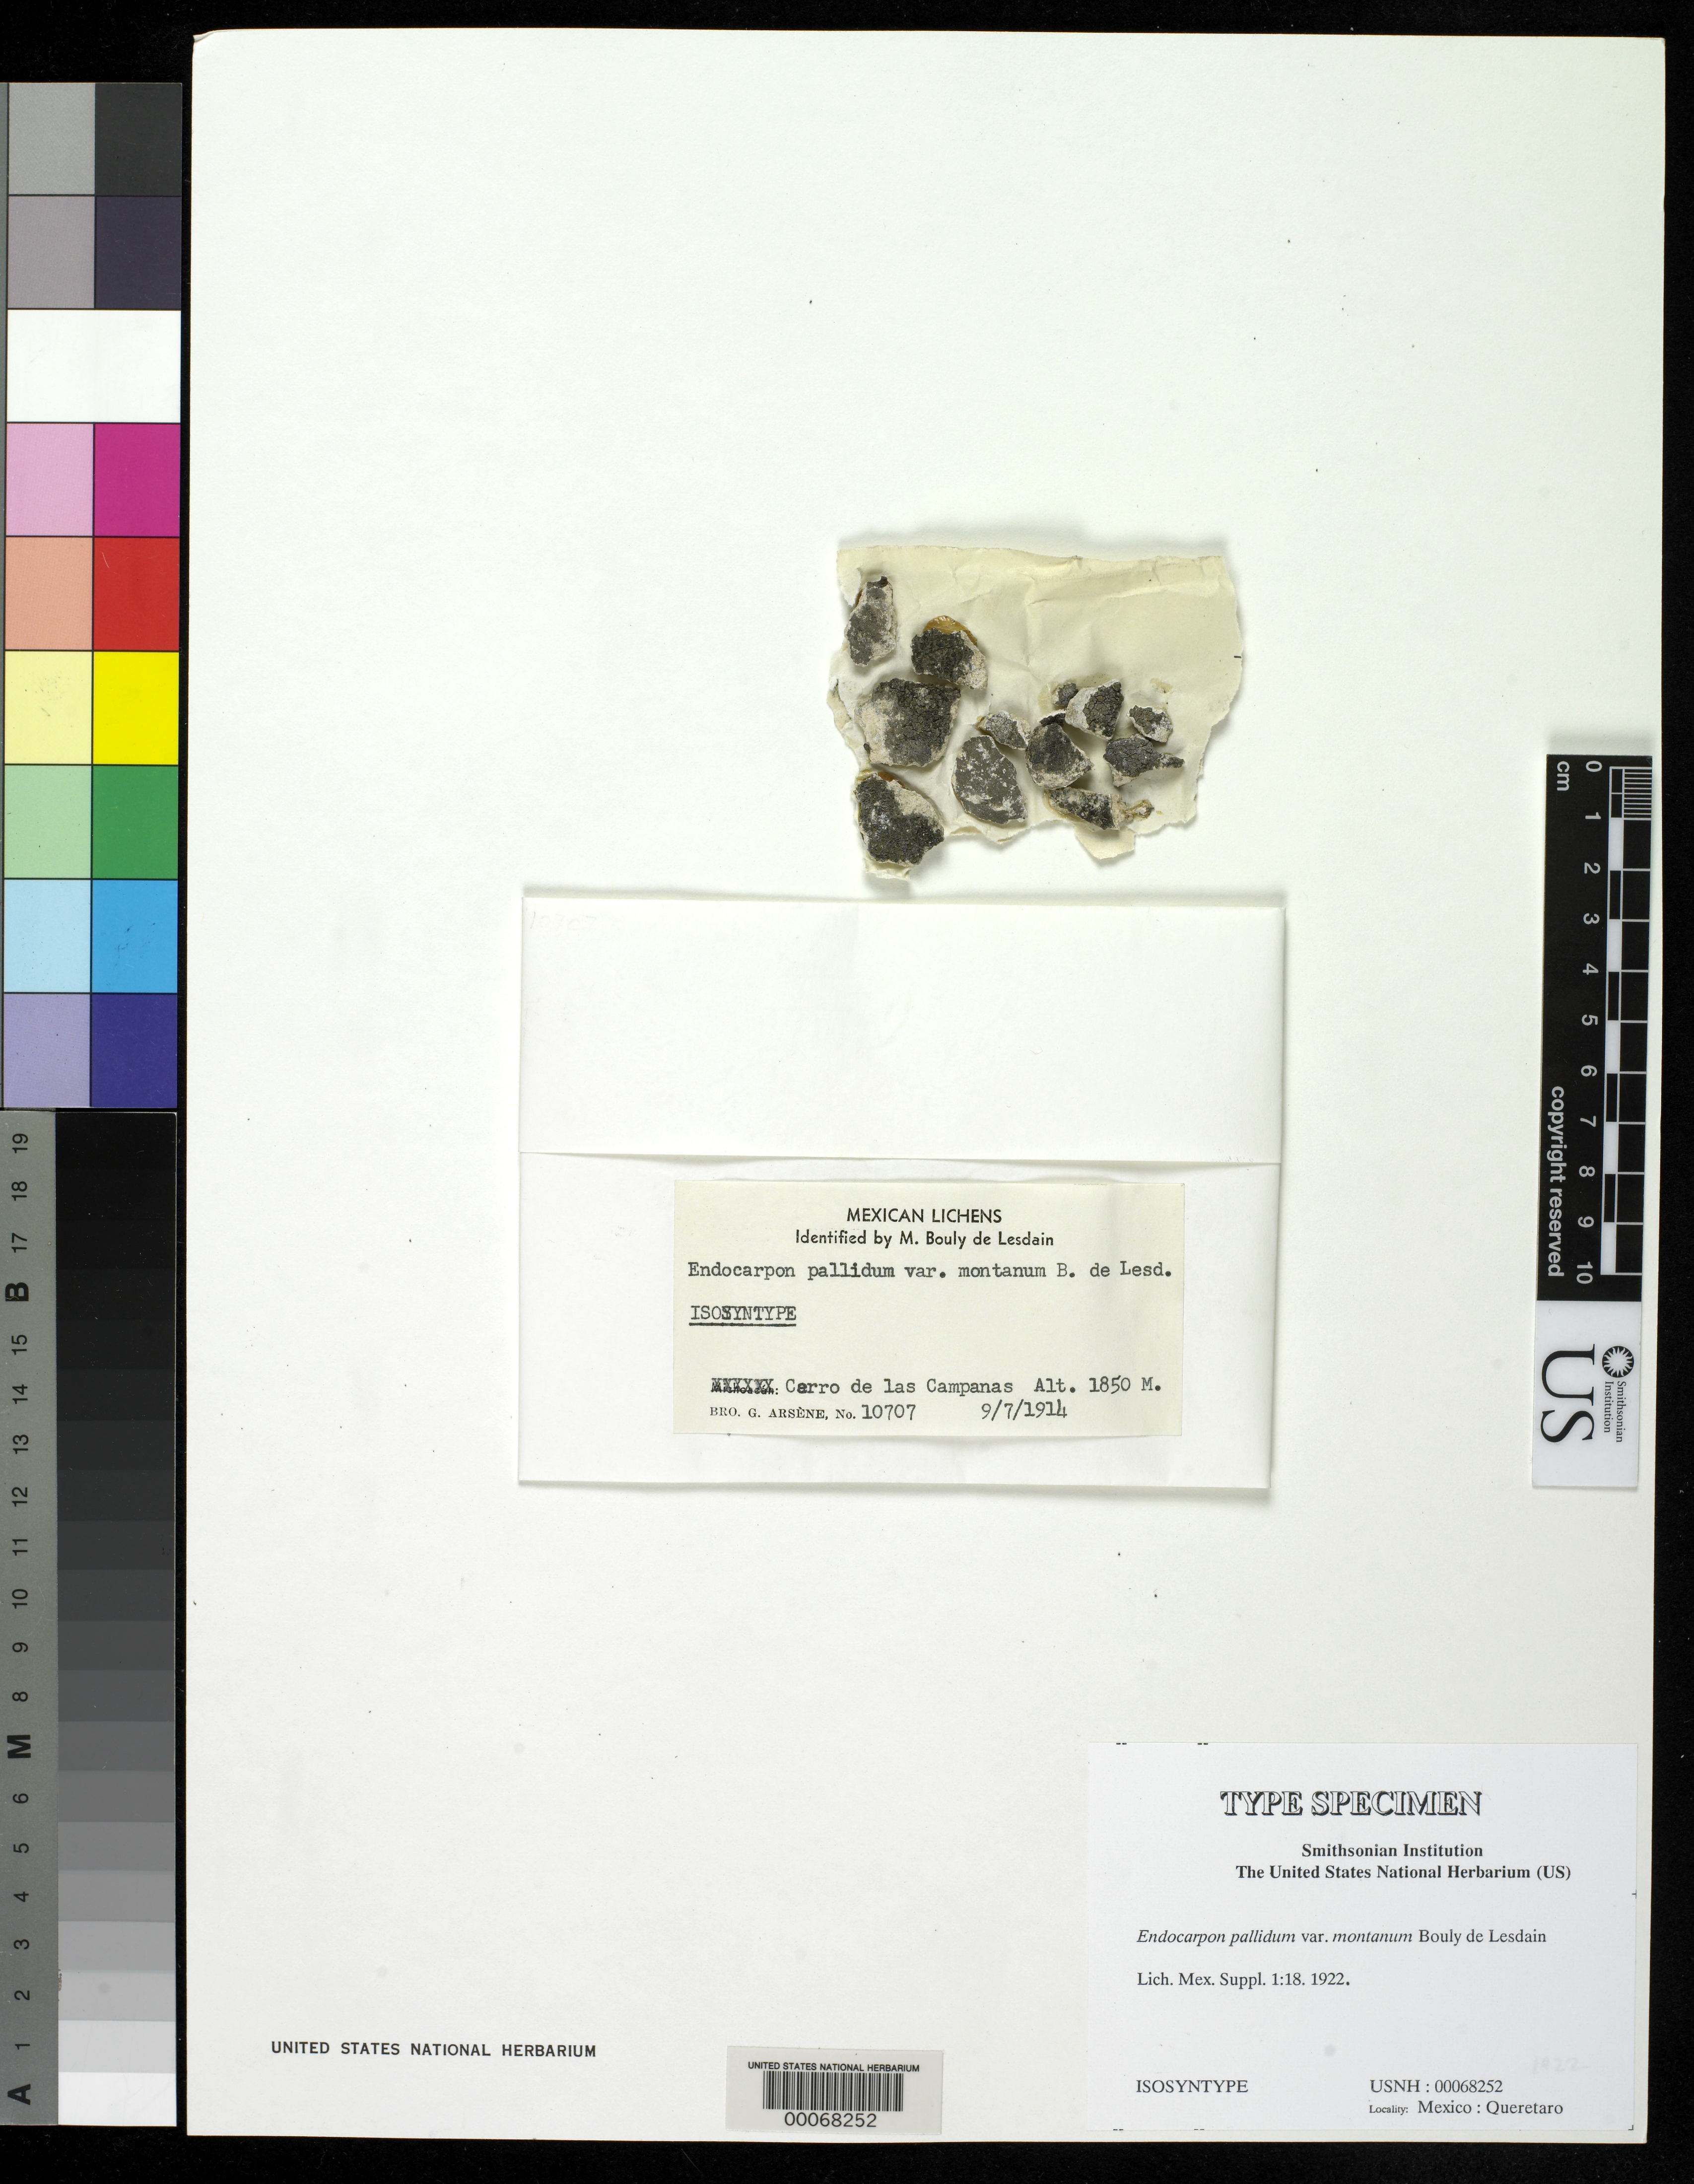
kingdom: Fungi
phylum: Ascomycota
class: Eurotiomycetes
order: Verrucariales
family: Verrucariaceae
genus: Endocarpon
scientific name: Endocarpon pallidum var. montanum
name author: B. de Lesd.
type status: Isosyntype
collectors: Bro. G. Arsène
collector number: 10707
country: Mexico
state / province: Querétaro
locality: Cerro de las Campanes.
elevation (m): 1850